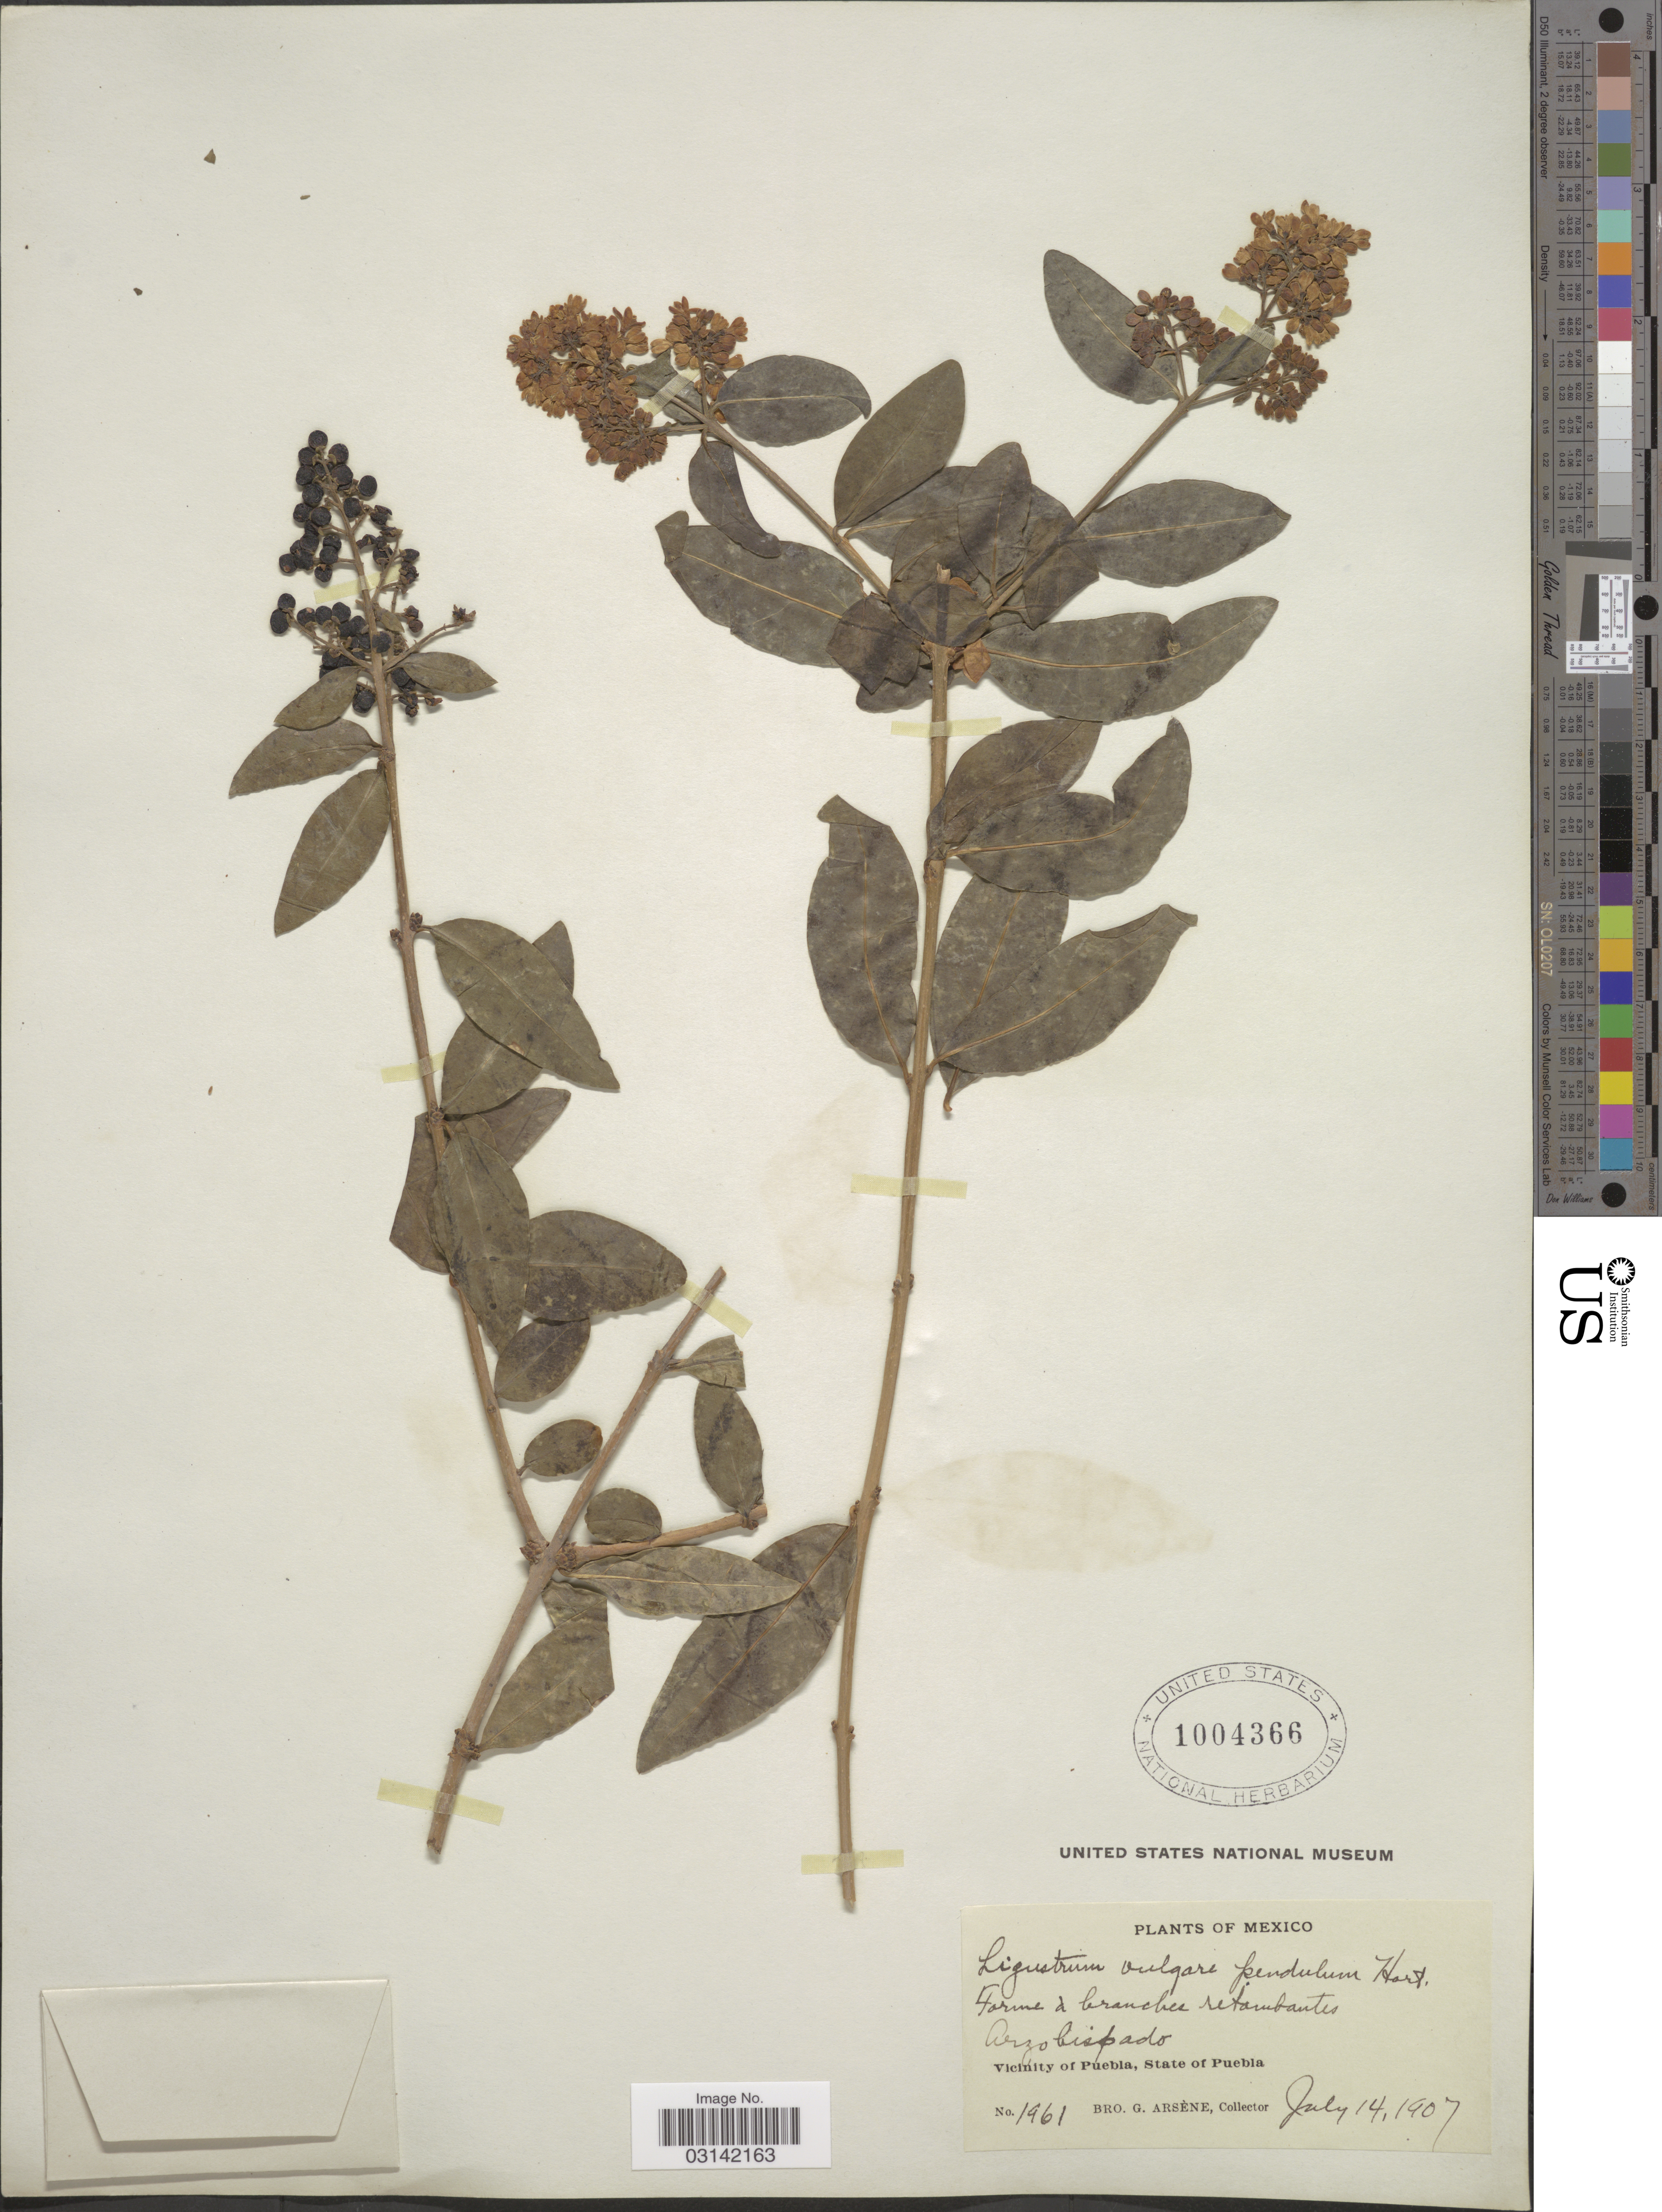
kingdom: Plantae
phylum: Tracheophyta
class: Magnoliopsida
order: Lamiales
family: Oleaceae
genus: Ligustrum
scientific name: Ligustrum vulgare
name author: L.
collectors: Bro. G. Arsène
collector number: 1961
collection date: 1907-07-14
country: Mexico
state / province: Puebla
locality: Arzobispado, Vicinity of Puebla.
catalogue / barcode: US 1004366